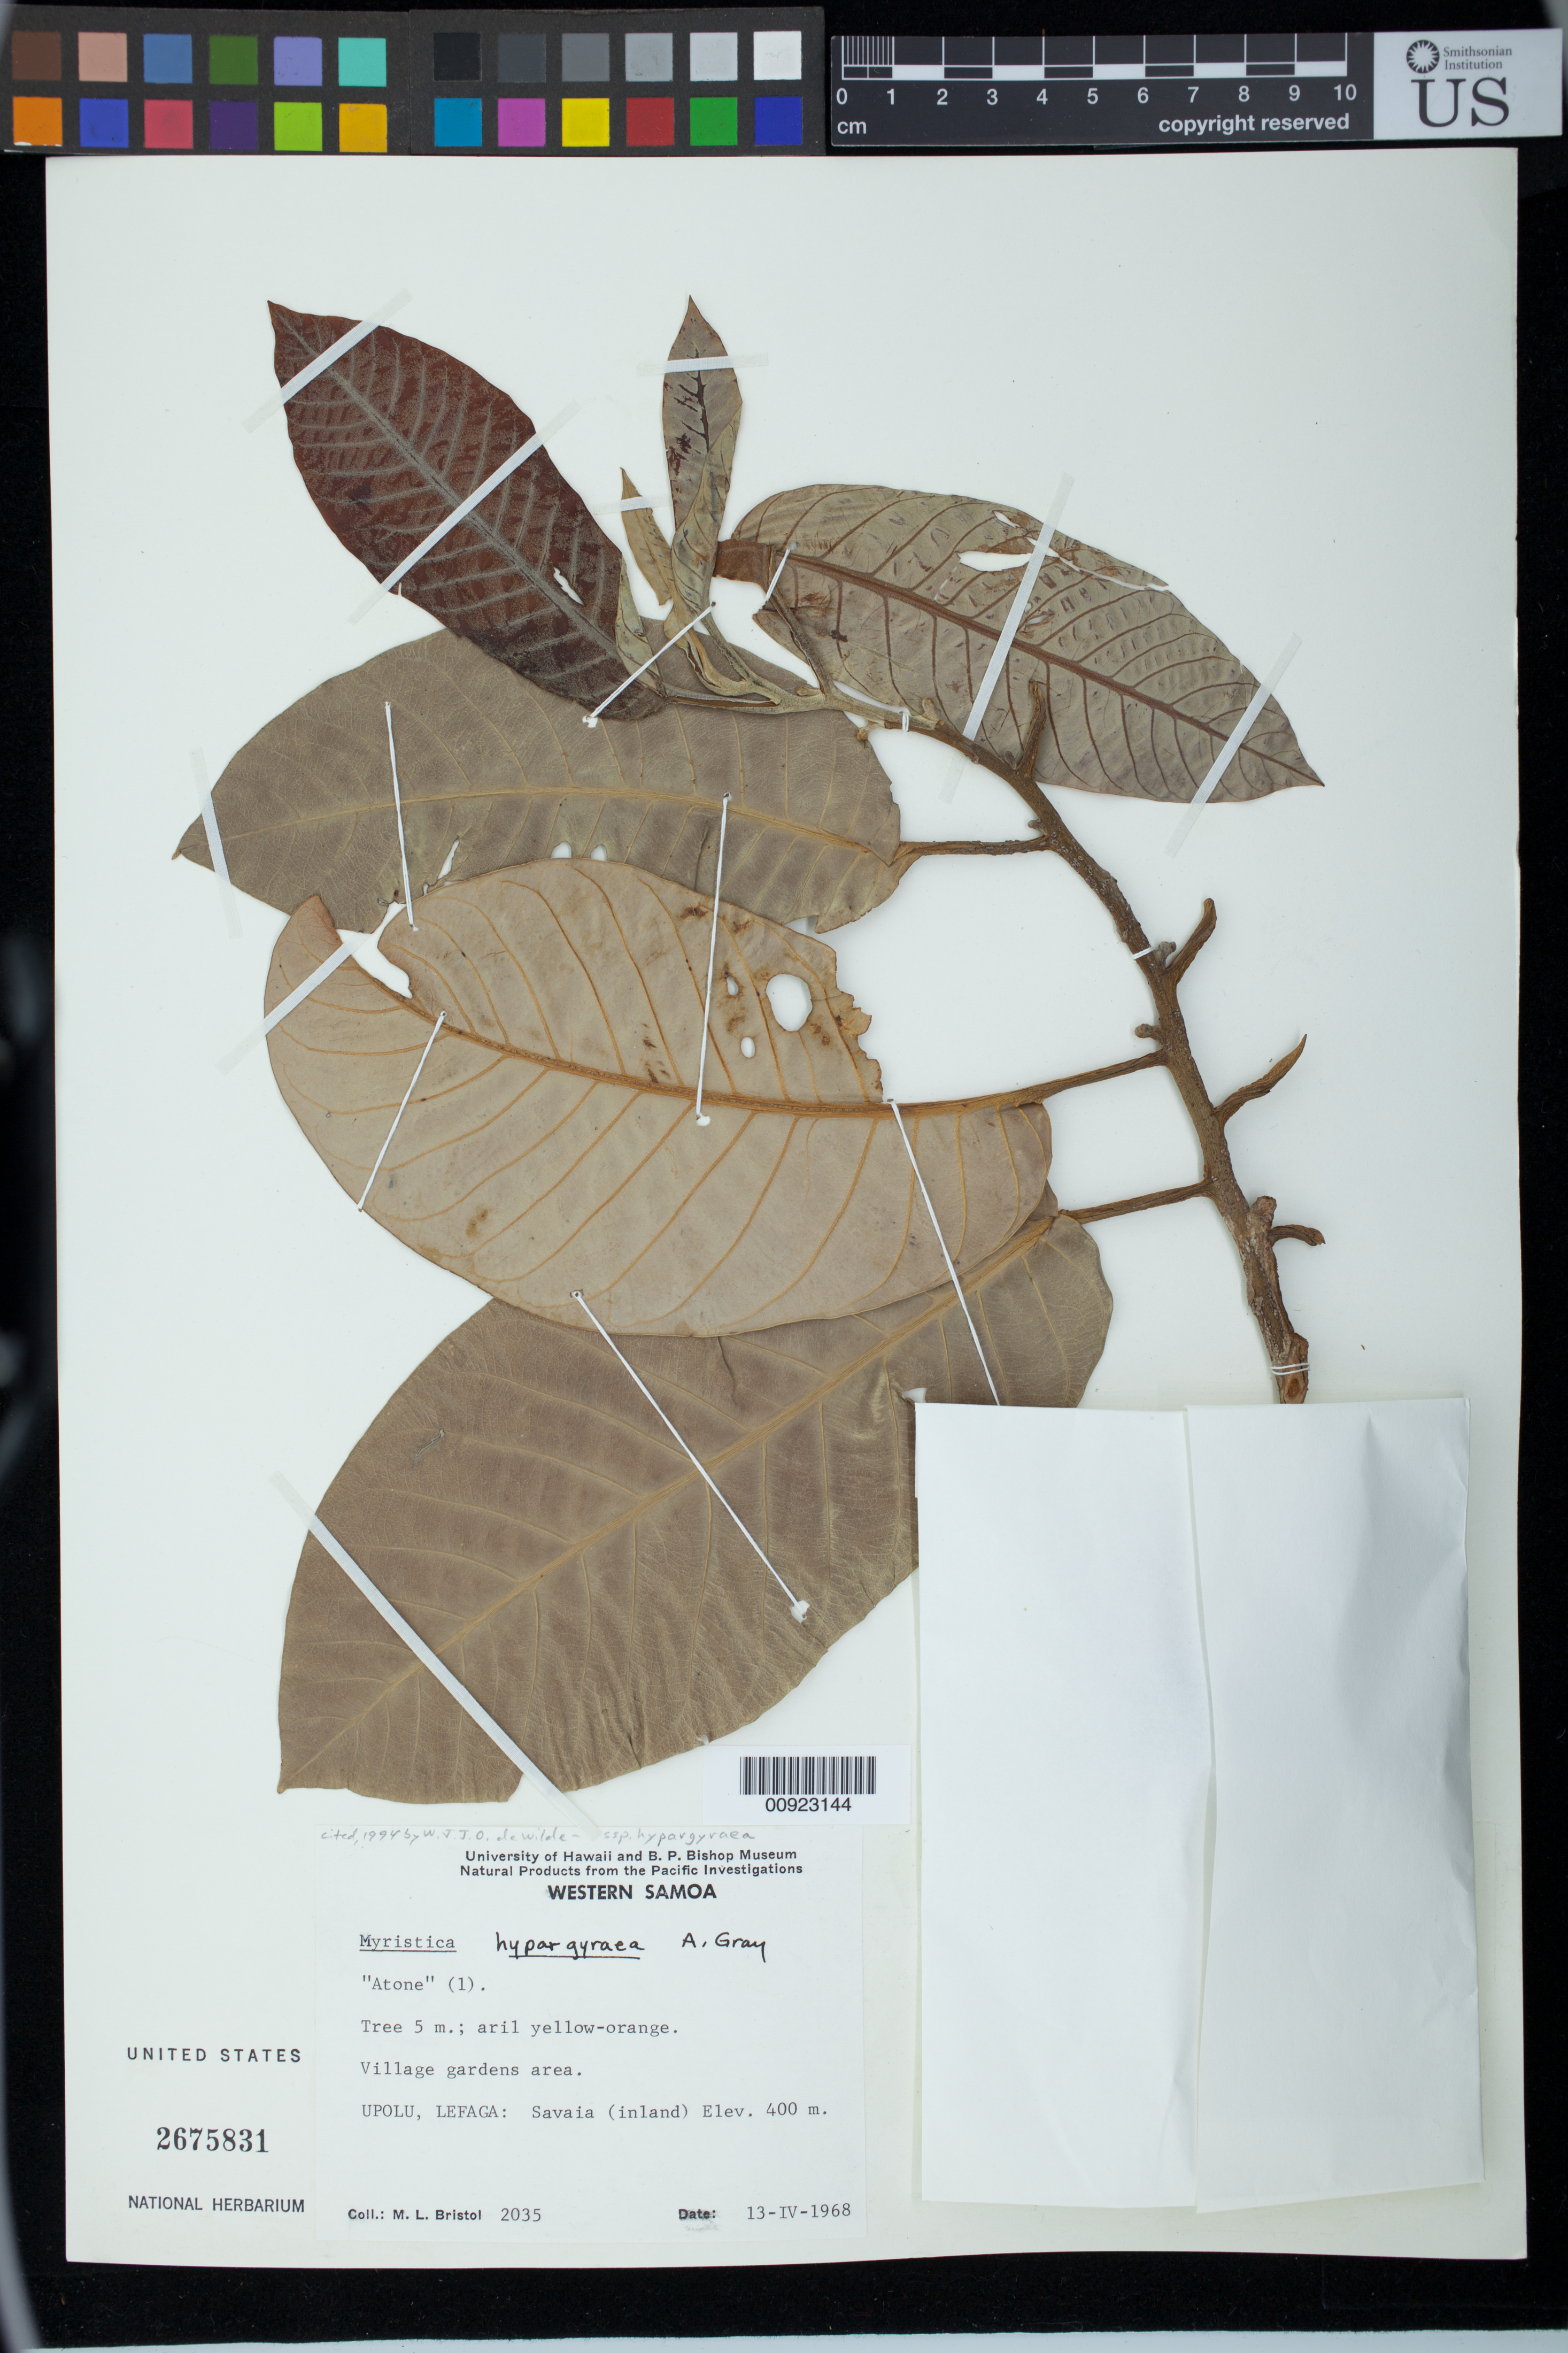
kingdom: Plantae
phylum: Tracheophyta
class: Magnoliopsida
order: Magnoliales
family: Myristicaceae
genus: Myristica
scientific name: Myristica hypargyraea subsp. hypargyraea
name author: A. Gray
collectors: M. L. Bristol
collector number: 2035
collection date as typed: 13 Apr 1968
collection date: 1968-04-13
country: Samoa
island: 'Upolu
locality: Upolu, Lefaga: Savaia (inland)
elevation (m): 400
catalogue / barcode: US 2675831